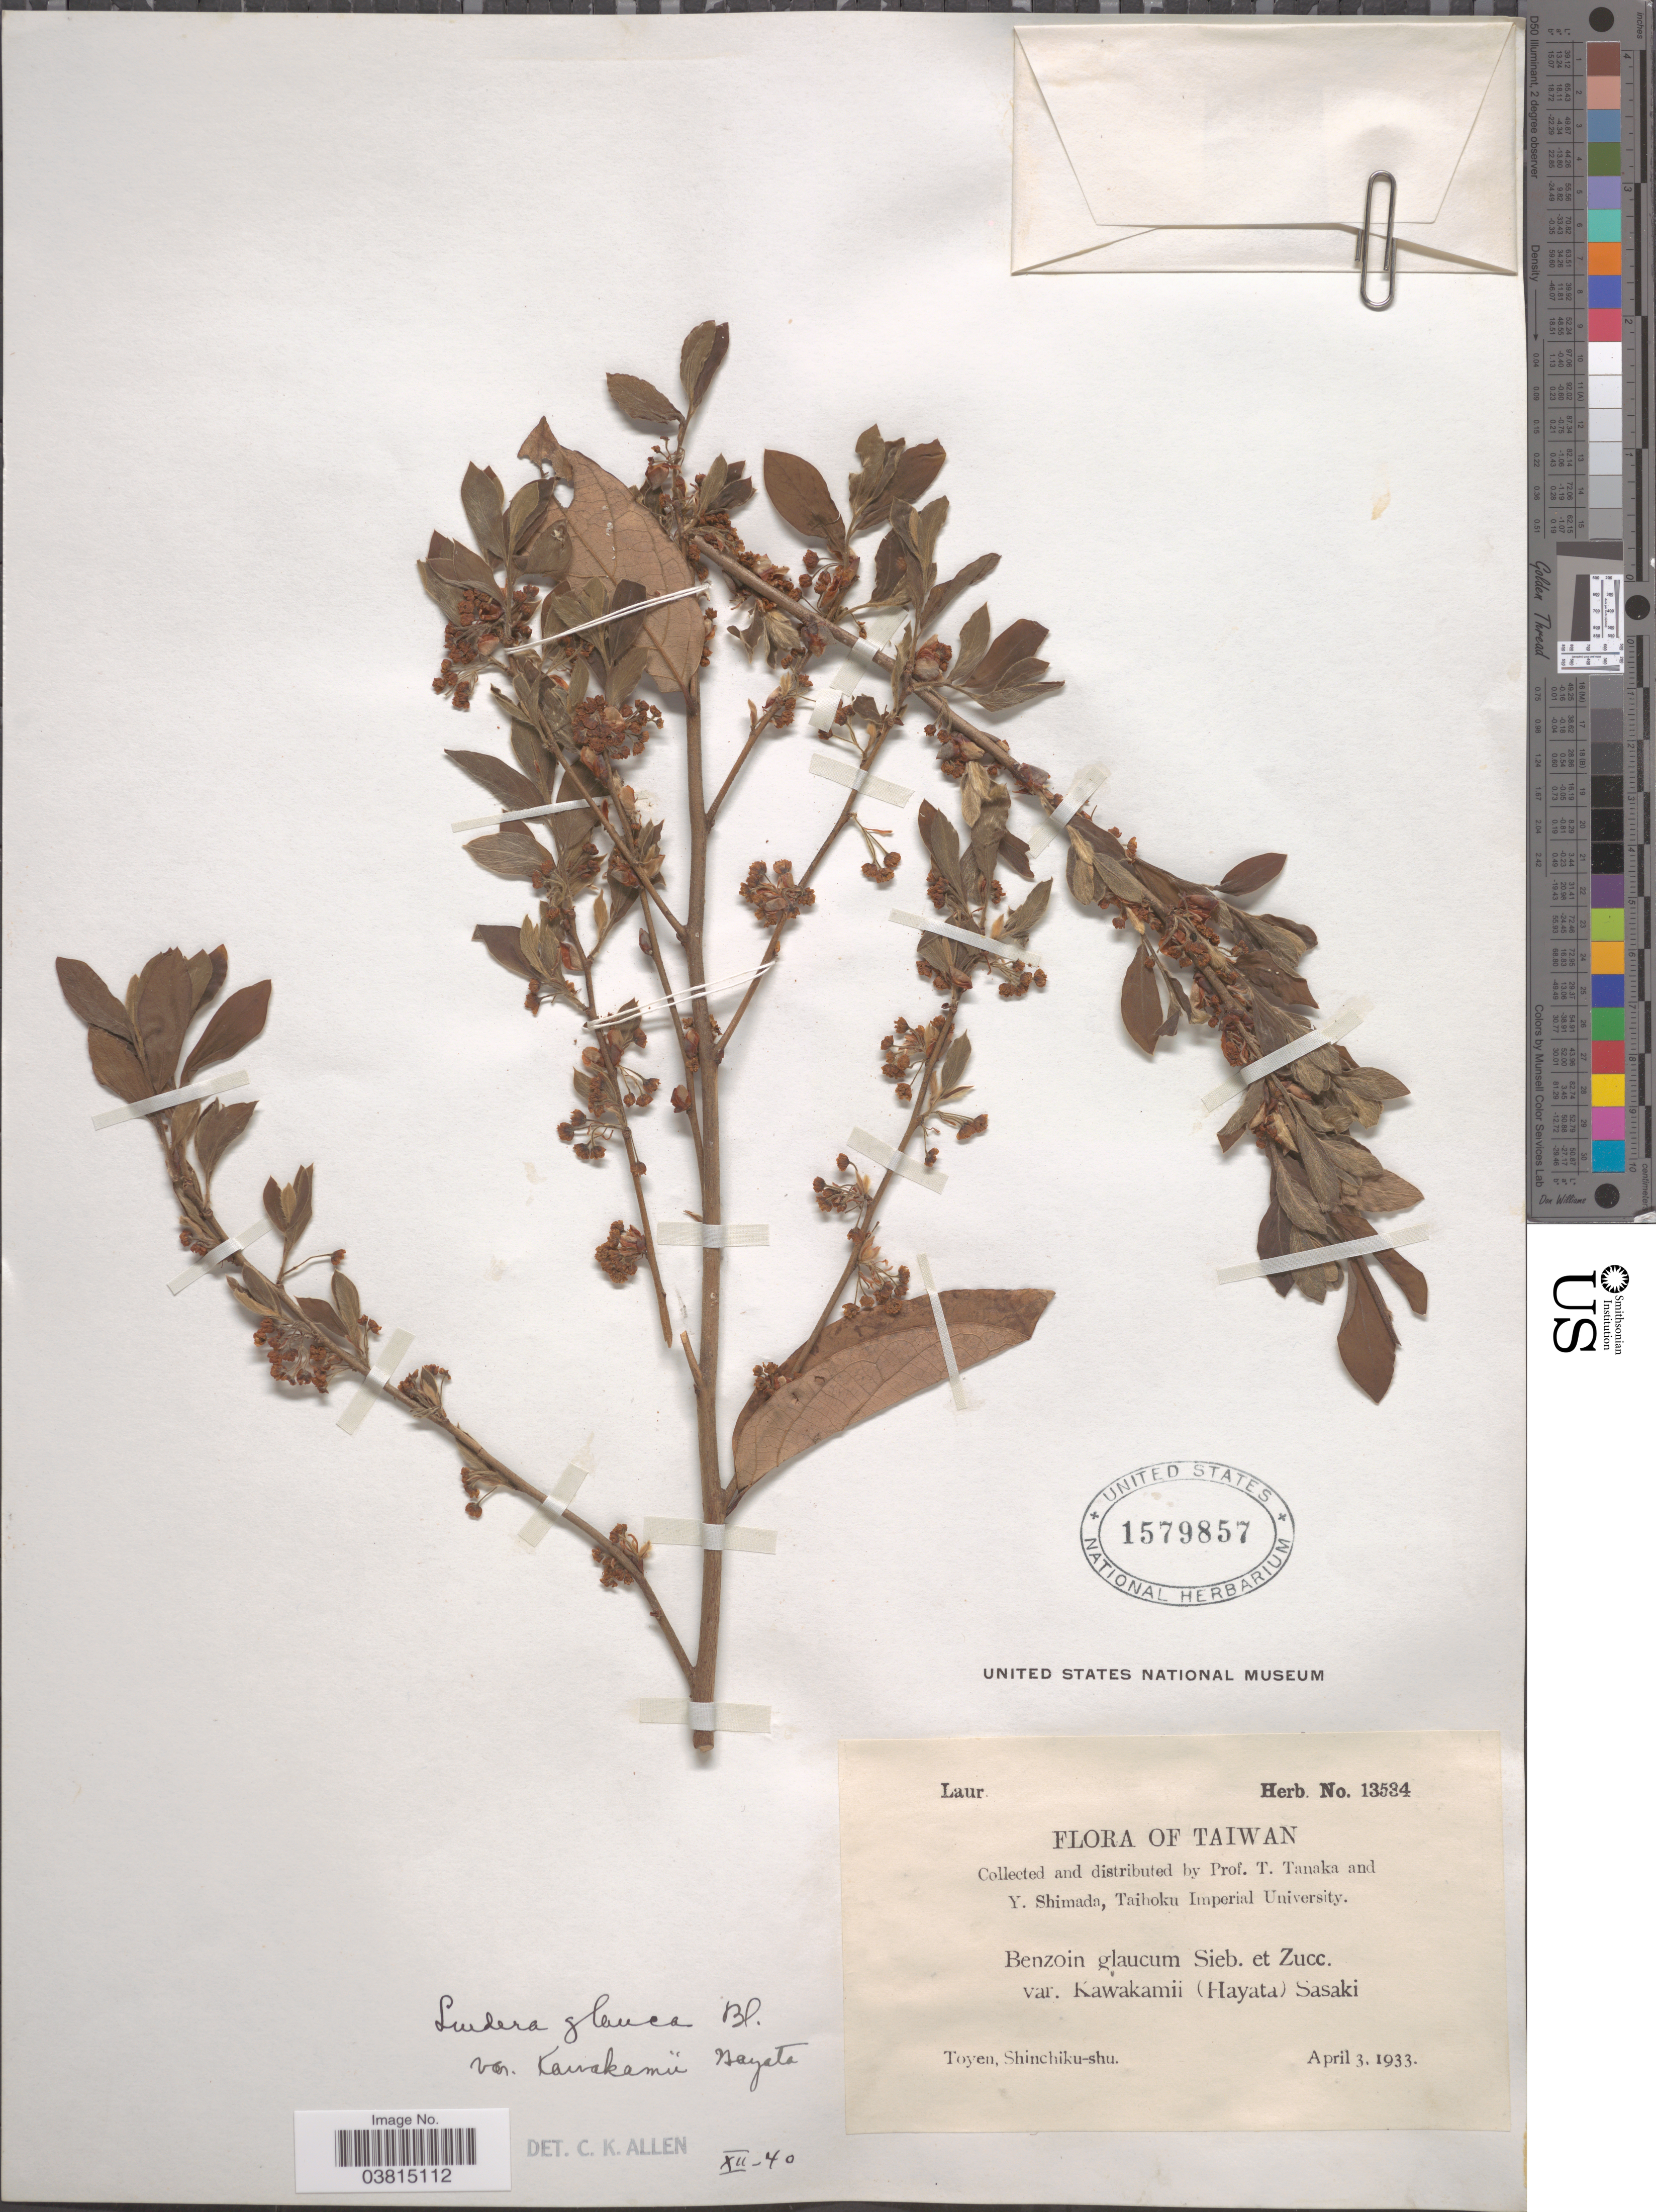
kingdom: Plantae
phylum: Tracheophyta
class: Magnoliopsida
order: Laurales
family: Lauraceae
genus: Lindera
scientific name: Lindera glauca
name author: (Siebold & Zucc.) Blume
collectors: T. Tanaka & Y. Shimada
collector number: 13534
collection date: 1933-04-03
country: Taiwan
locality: Toyen, Shinchiku-shu.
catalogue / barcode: US 1579857